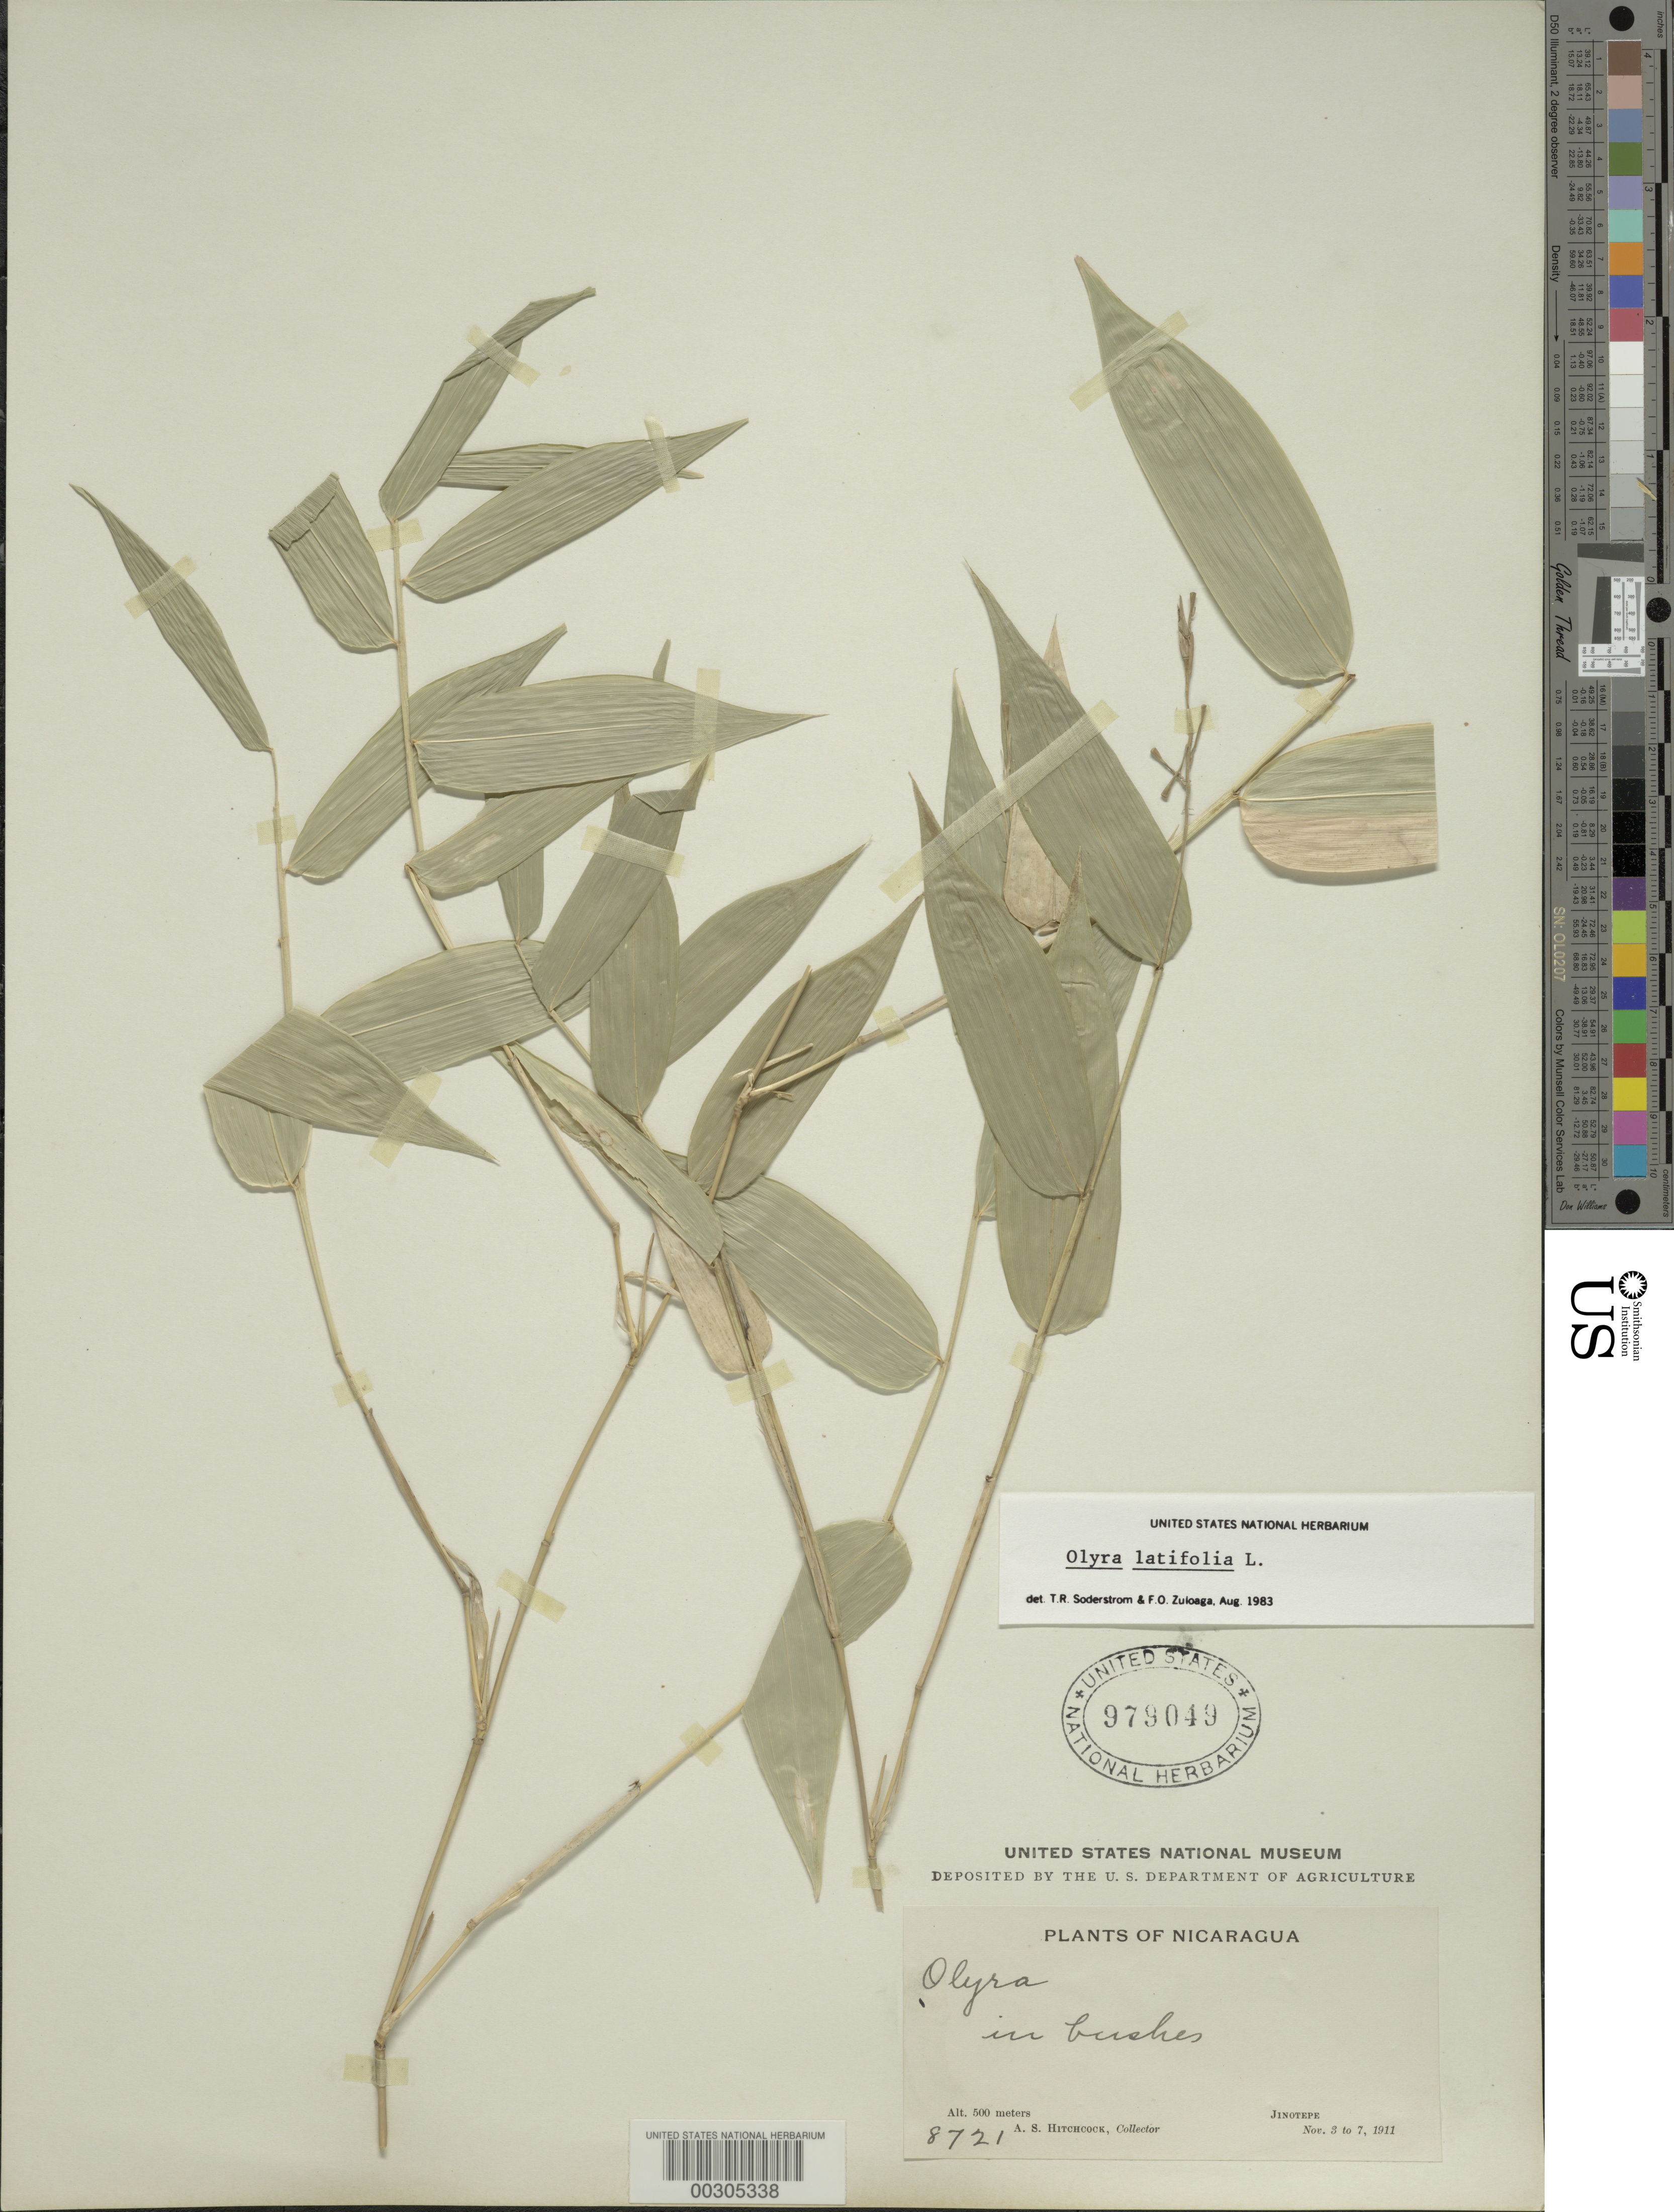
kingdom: Plantae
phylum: Tracheophyta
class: Liliopsida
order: Poales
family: Poaceae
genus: Olyra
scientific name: Olyra latifolia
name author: L.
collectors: A. S. Hitchcock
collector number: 8721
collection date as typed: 03 Nov 1911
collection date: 1911-11-03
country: Nicaragua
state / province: Carazo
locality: Jinotepe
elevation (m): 500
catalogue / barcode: US 979049